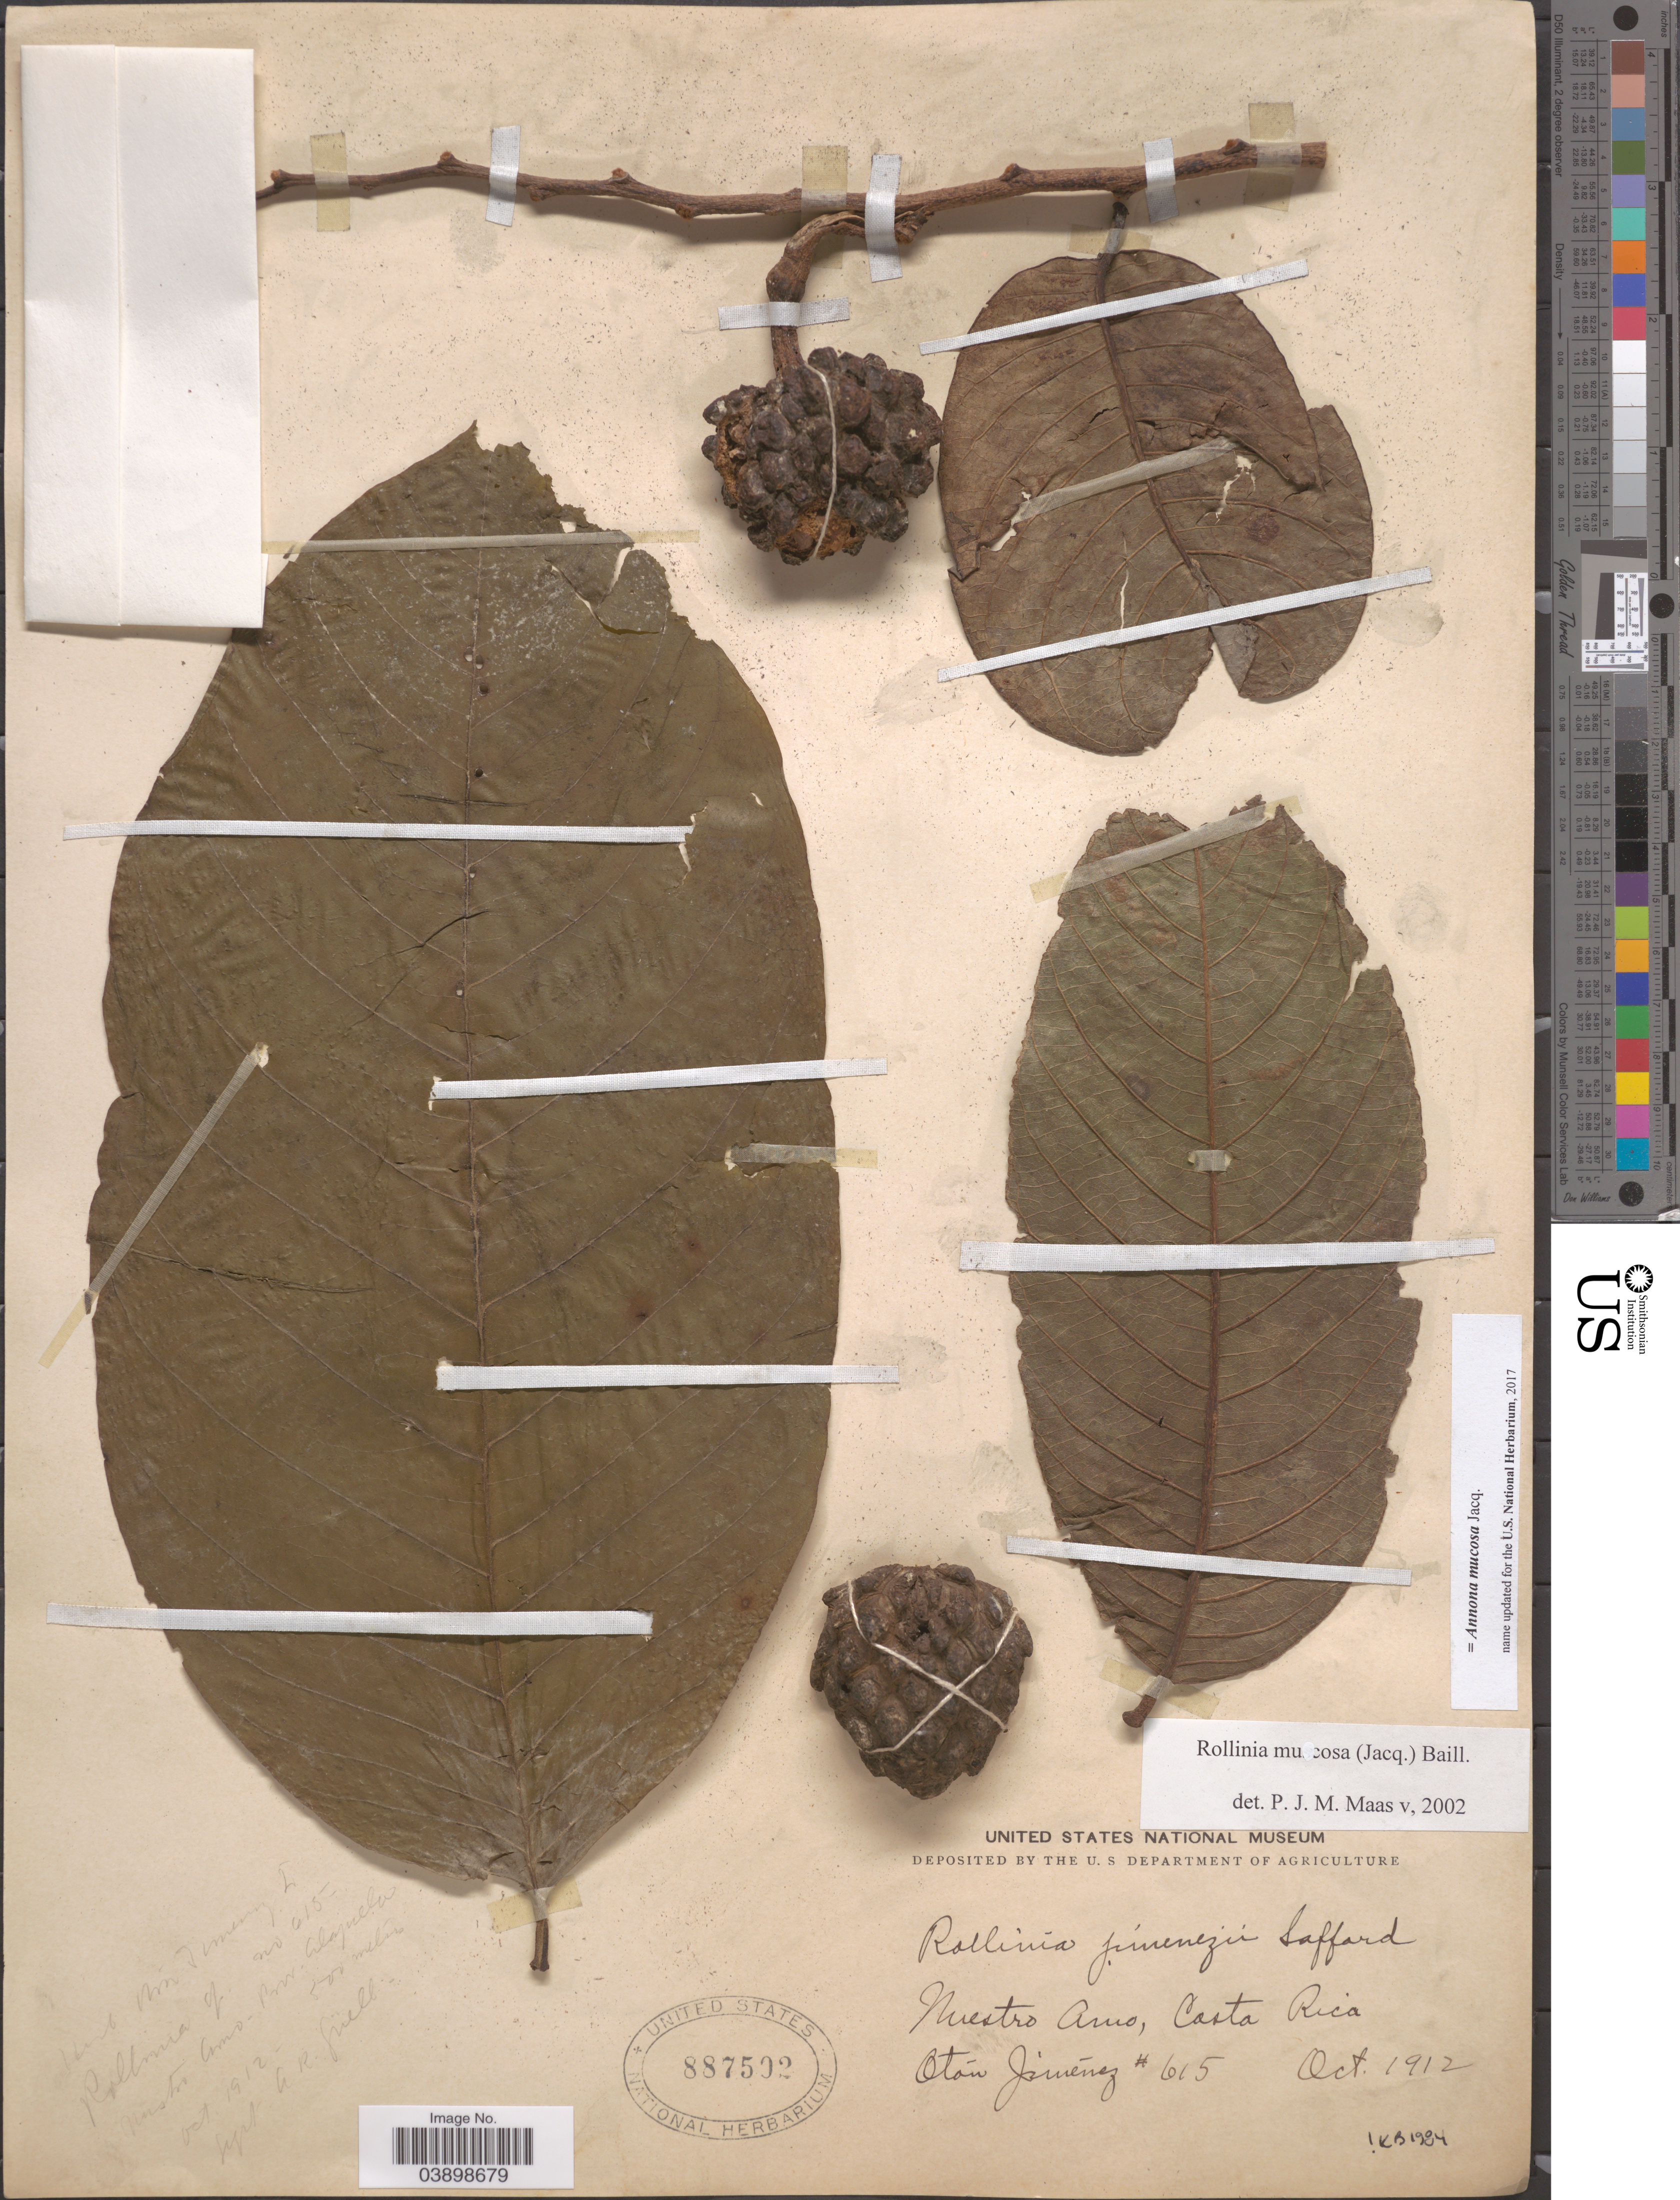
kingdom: Plantae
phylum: Tracheophyta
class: Magnoliopsida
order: Magnoliales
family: Annonaceae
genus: Annona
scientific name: Annona mucosa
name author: Jacq.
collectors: O. Jimenez L.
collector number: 615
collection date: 1912-10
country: Costa Rica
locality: Nuestro Amo.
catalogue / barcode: US 887502